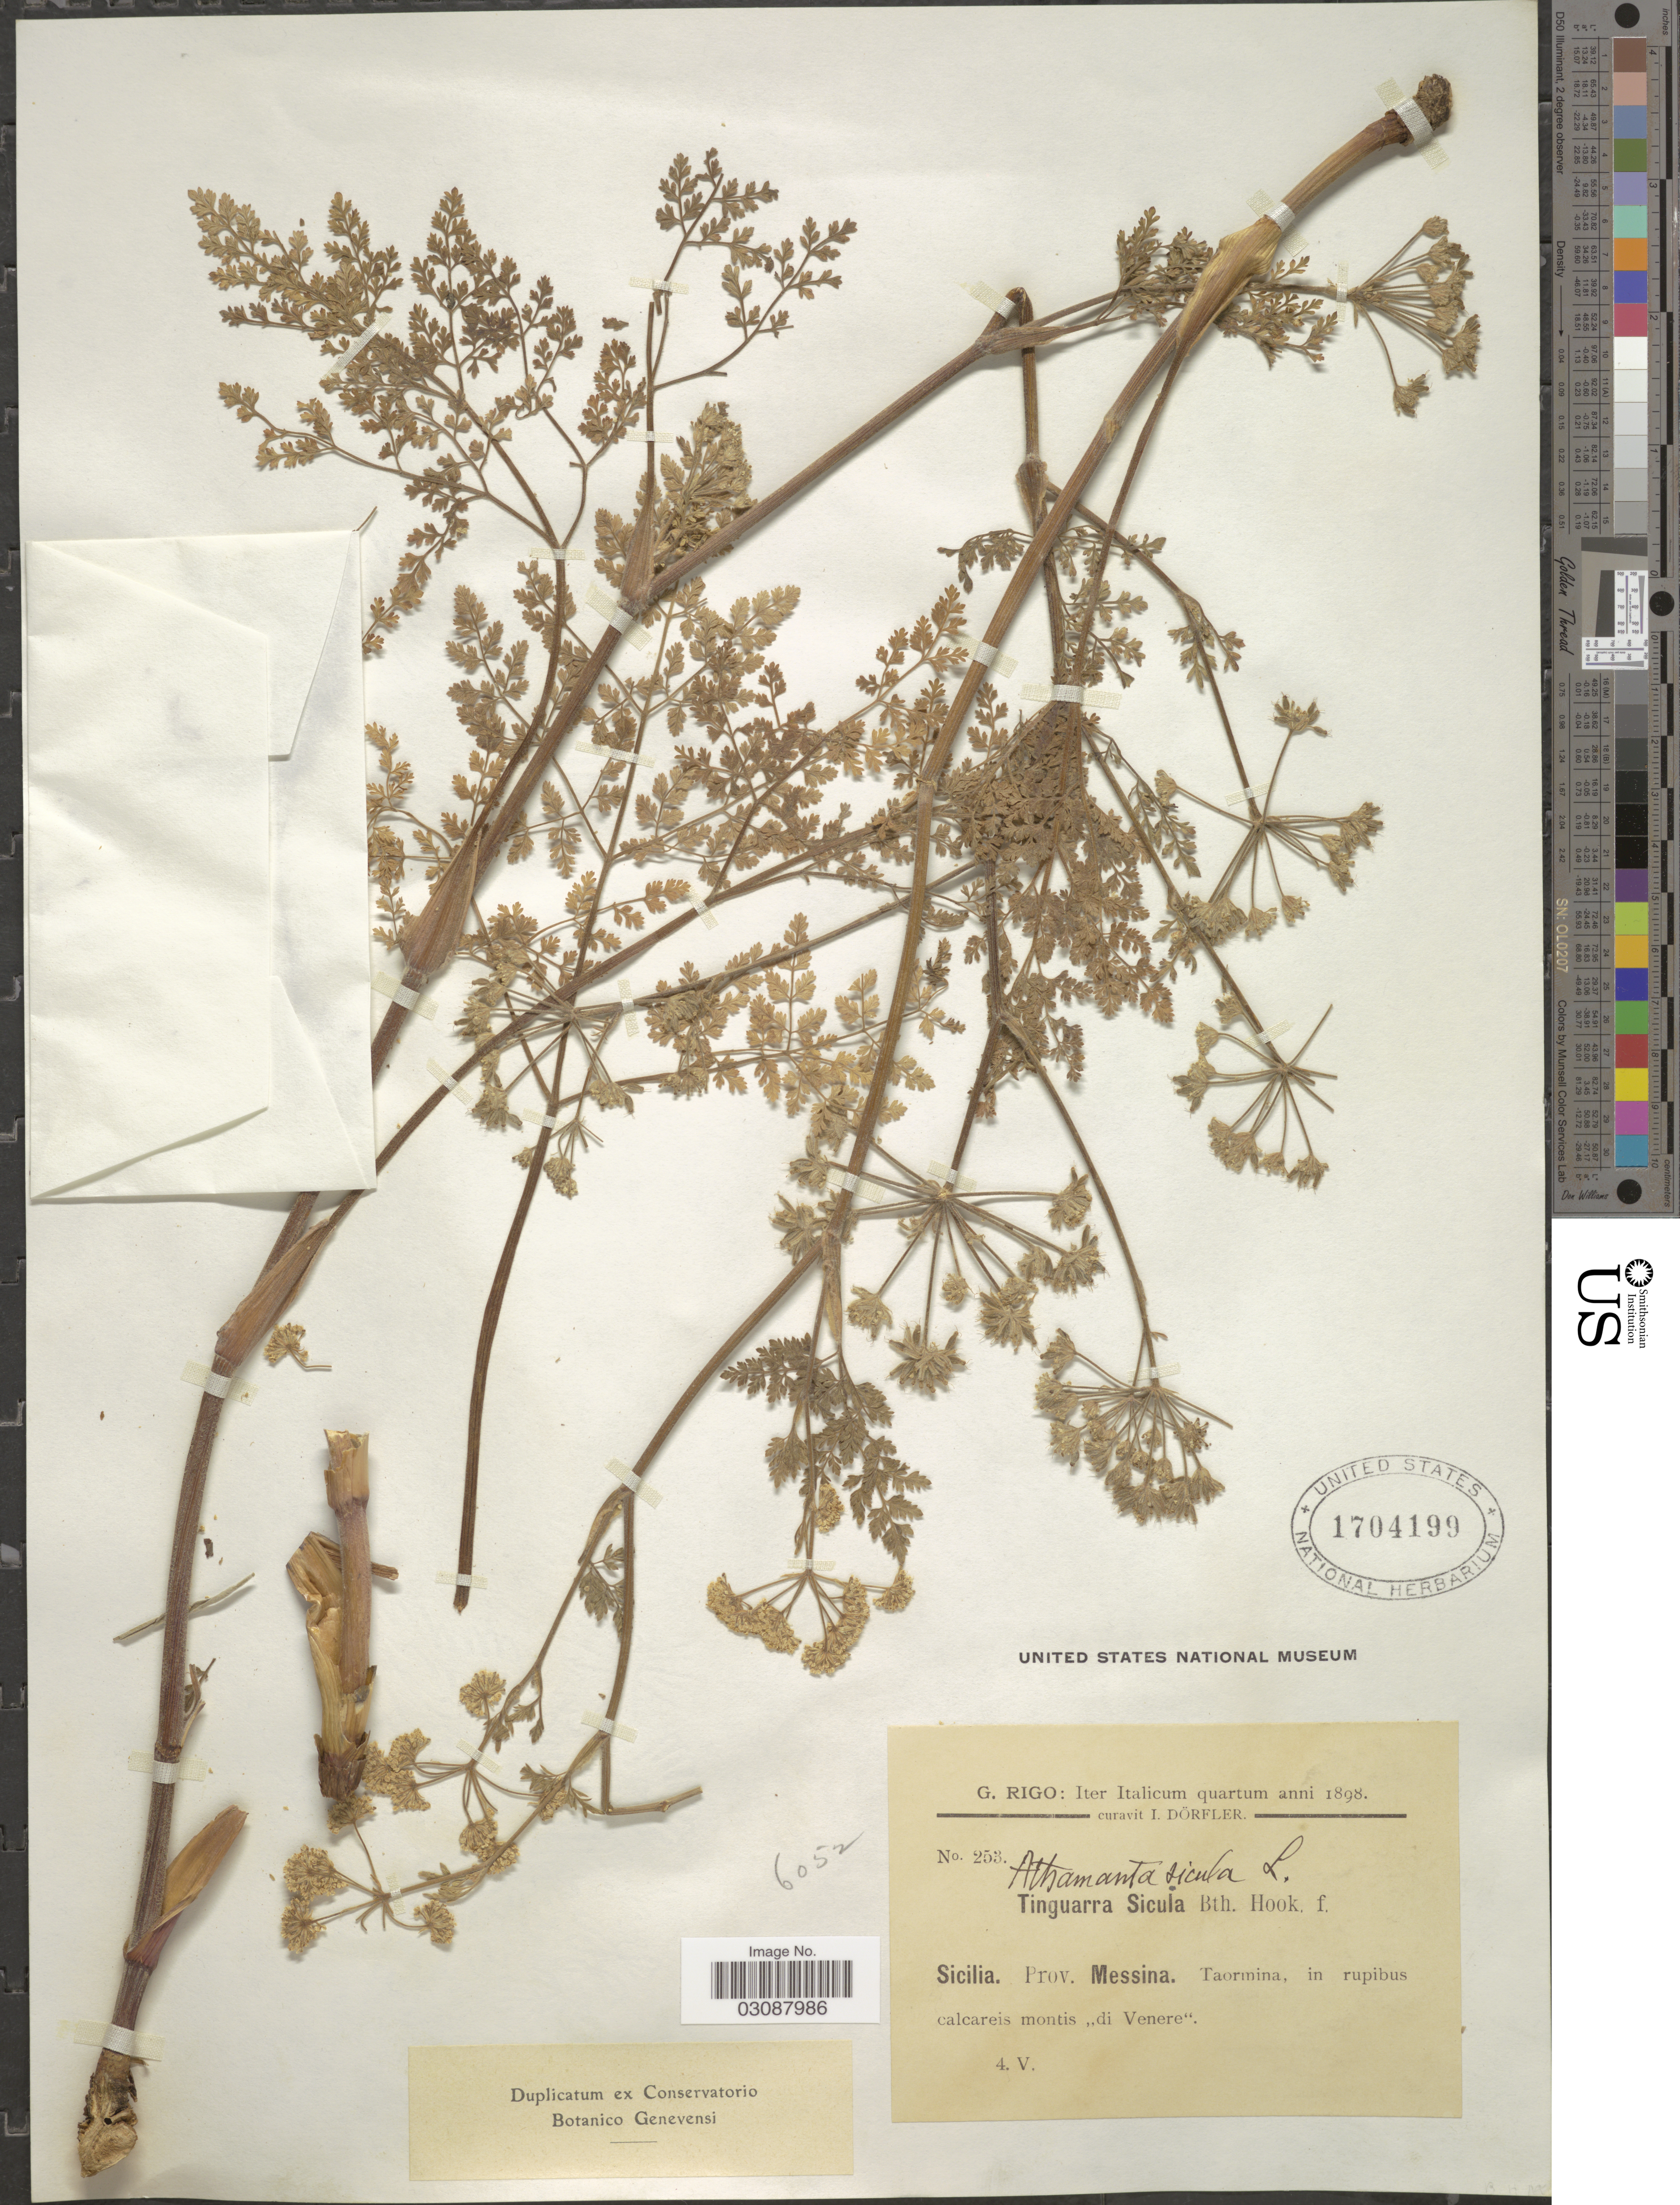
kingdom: Plantae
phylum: Tracheophyta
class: Magnoliopsida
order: Apiales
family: Apiaceae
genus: Athamanta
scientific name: Athamanta sicula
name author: L.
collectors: G. Rigo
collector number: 253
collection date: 1898-05-04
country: Italy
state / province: Siciliana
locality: Sicilia. Prov. Messina. Taormina, in rupibus calcareis montis "di Venere".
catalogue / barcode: US 1704199